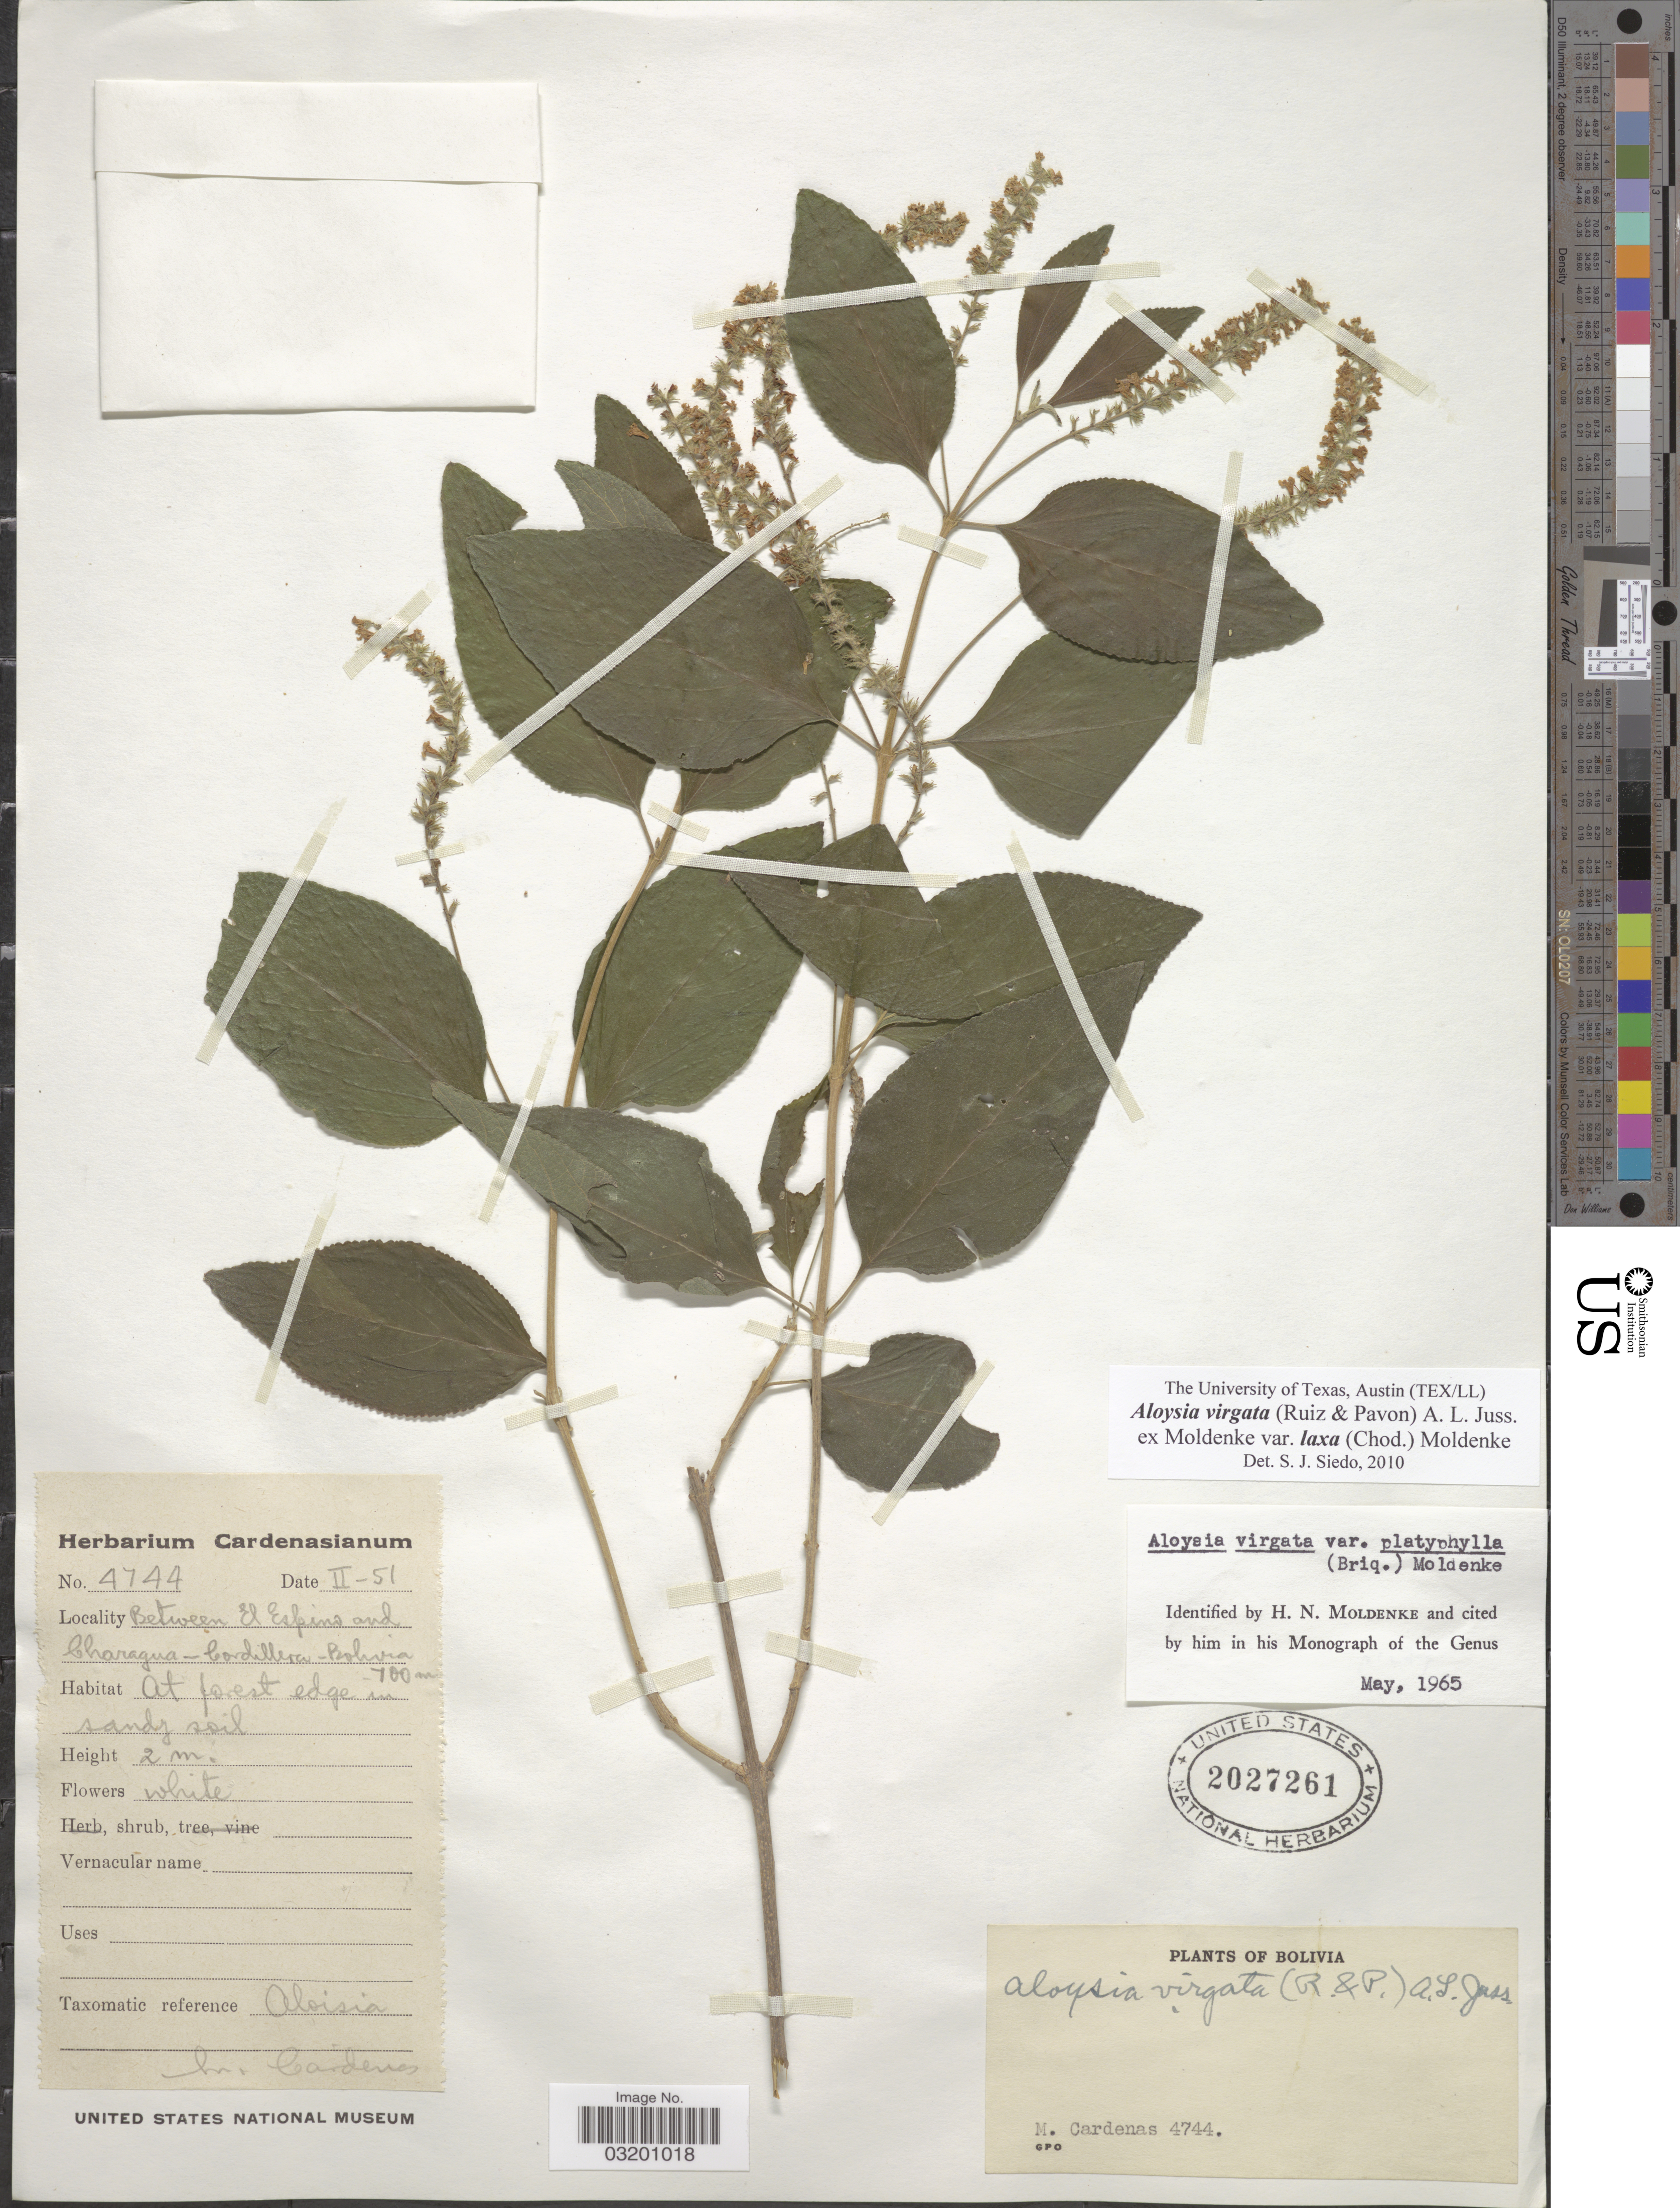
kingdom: Plantae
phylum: Tracheophyta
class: Magnoliopsida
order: Lamiales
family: Verbenaceae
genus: Aloysia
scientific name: Aloysia virgata var. laxa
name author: (Chodat) Moldenke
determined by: Siedo, S. J.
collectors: M. Cárdenas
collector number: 4744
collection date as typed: Transcribed d/m/y: /2/51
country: Bolivia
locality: Between El Espino and Charagua - Cordillera.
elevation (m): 700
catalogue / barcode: US 2027261